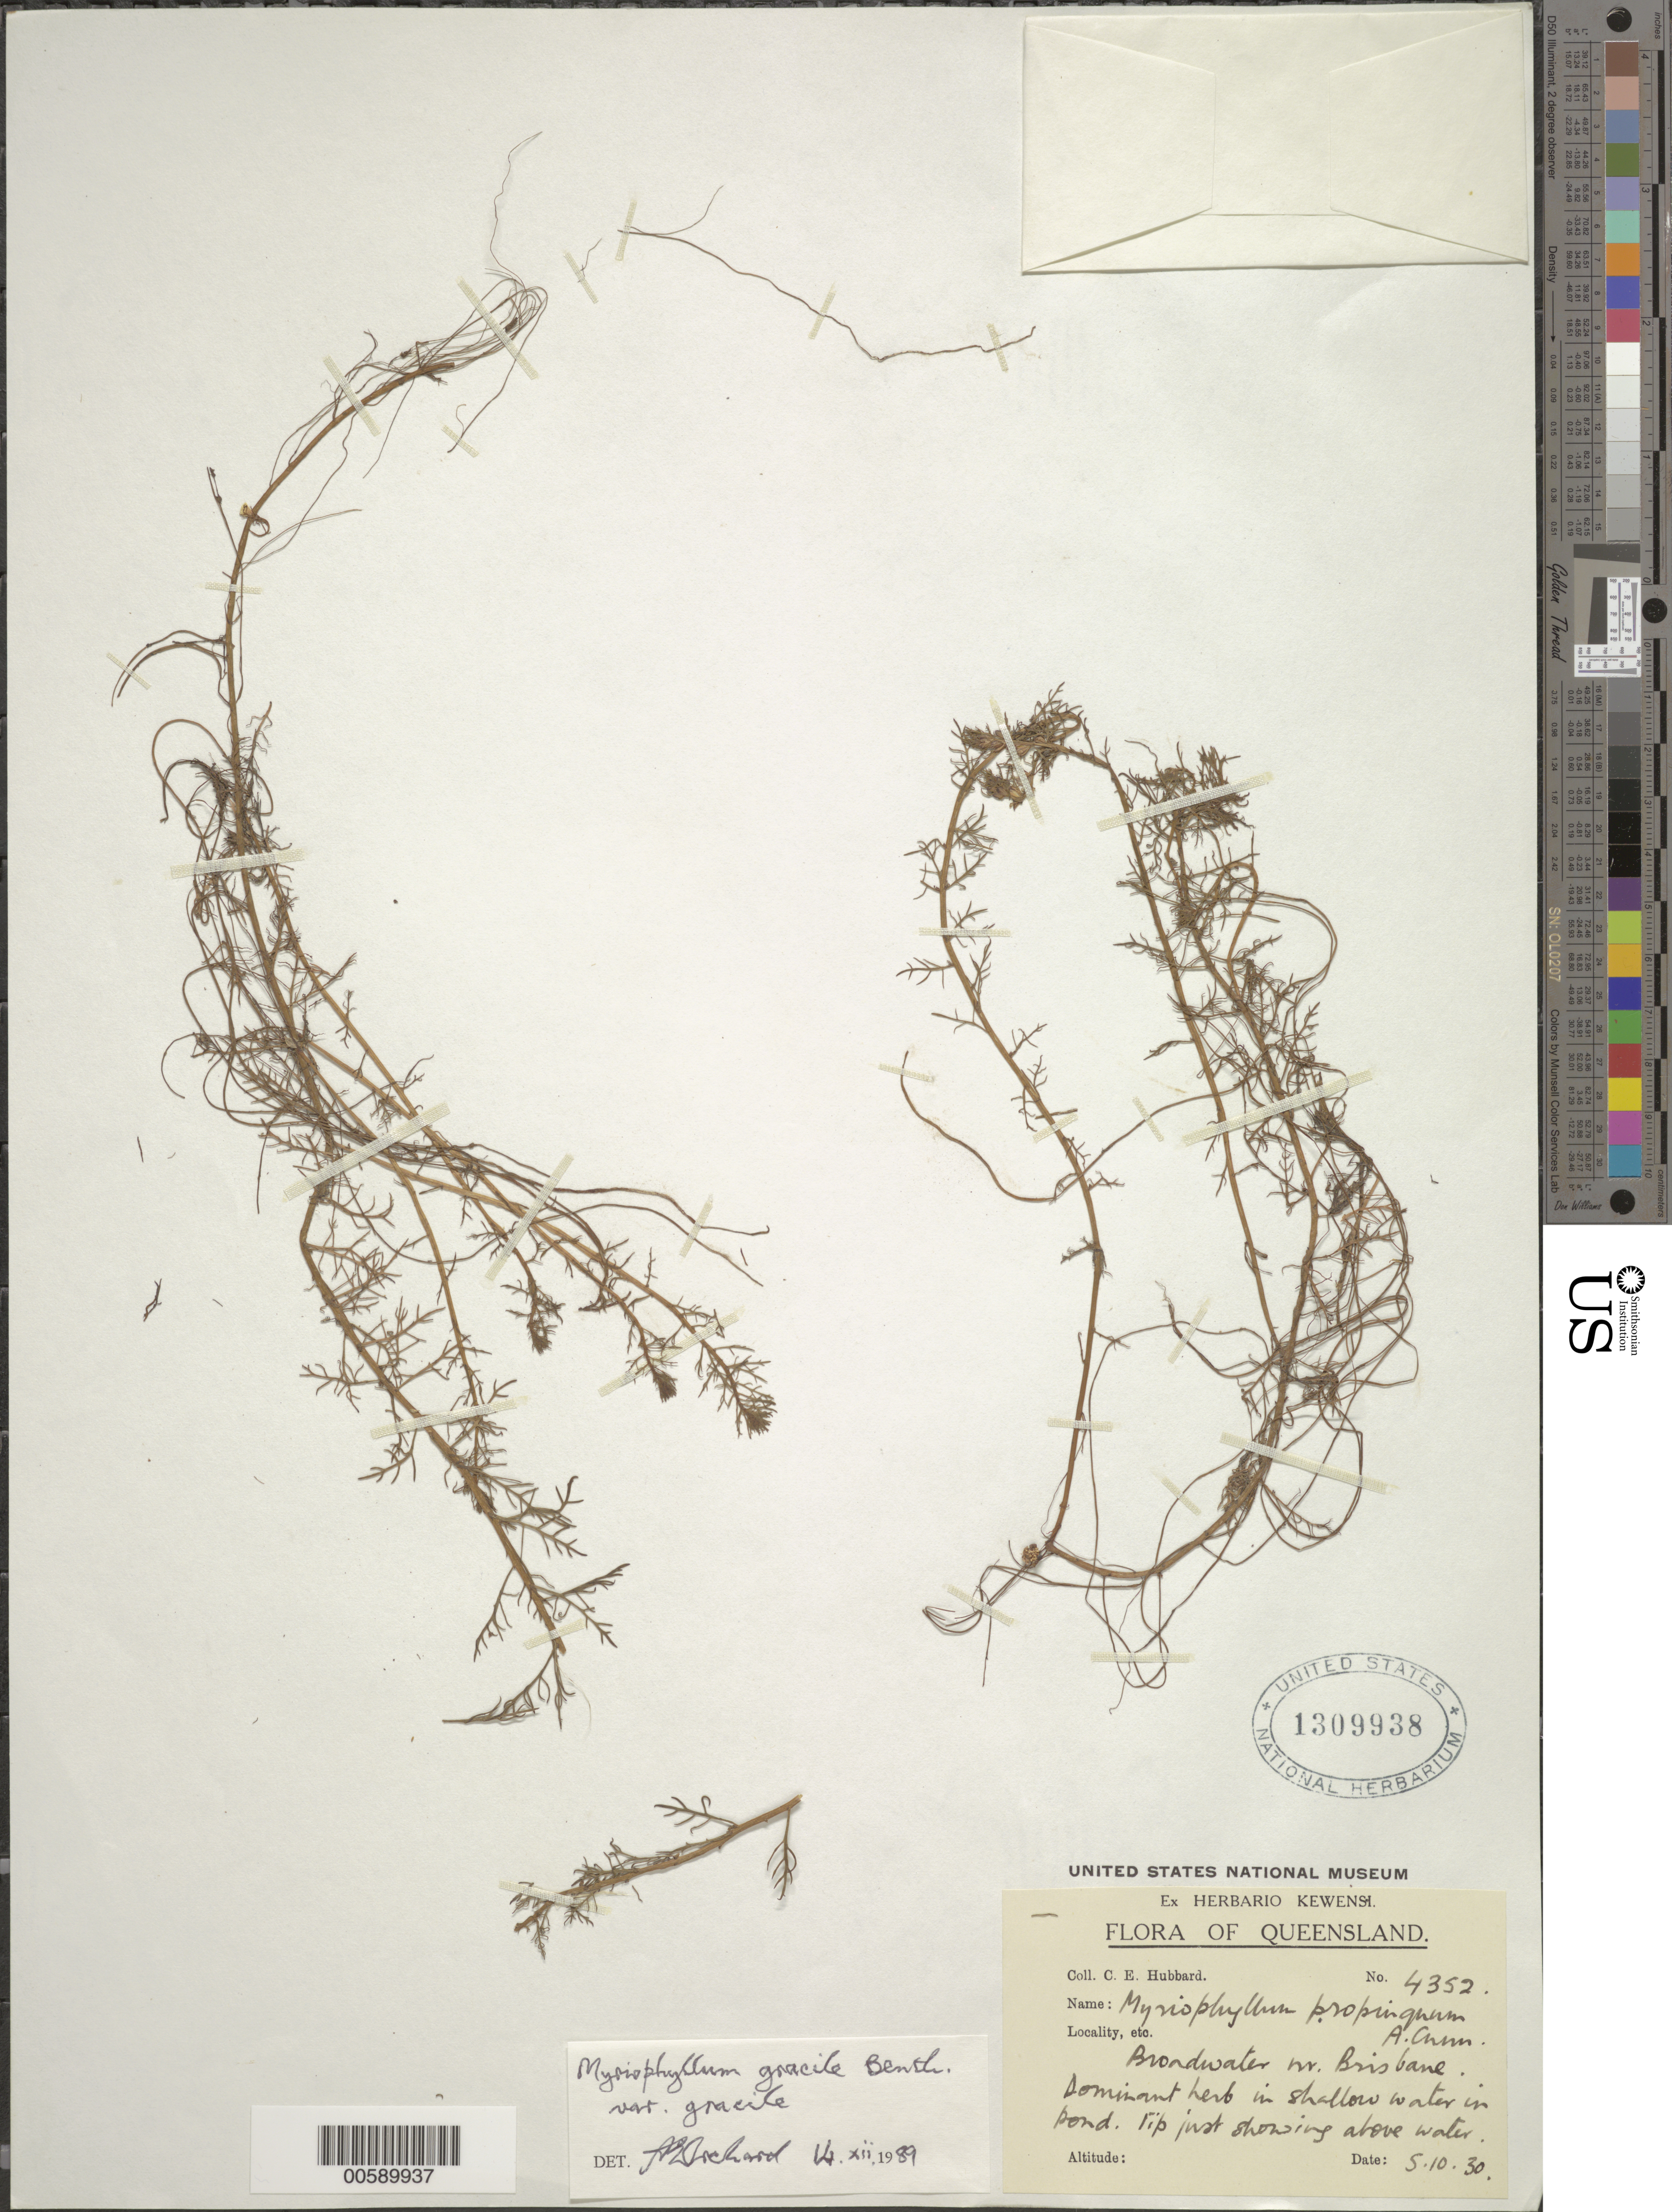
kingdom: Plantae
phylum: Tracheophyta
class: Magnoliopsida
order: Saxifragales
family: Haloragaceae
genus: Myriophyllum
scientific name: Myriophyllum gracile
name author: Benth.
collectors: C. E. Hubbard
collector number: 4352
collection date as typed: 05 Oct 1930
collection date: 1930-10-05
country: Australia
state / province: Queensland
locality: In Brisbane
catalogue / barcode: US 1309938